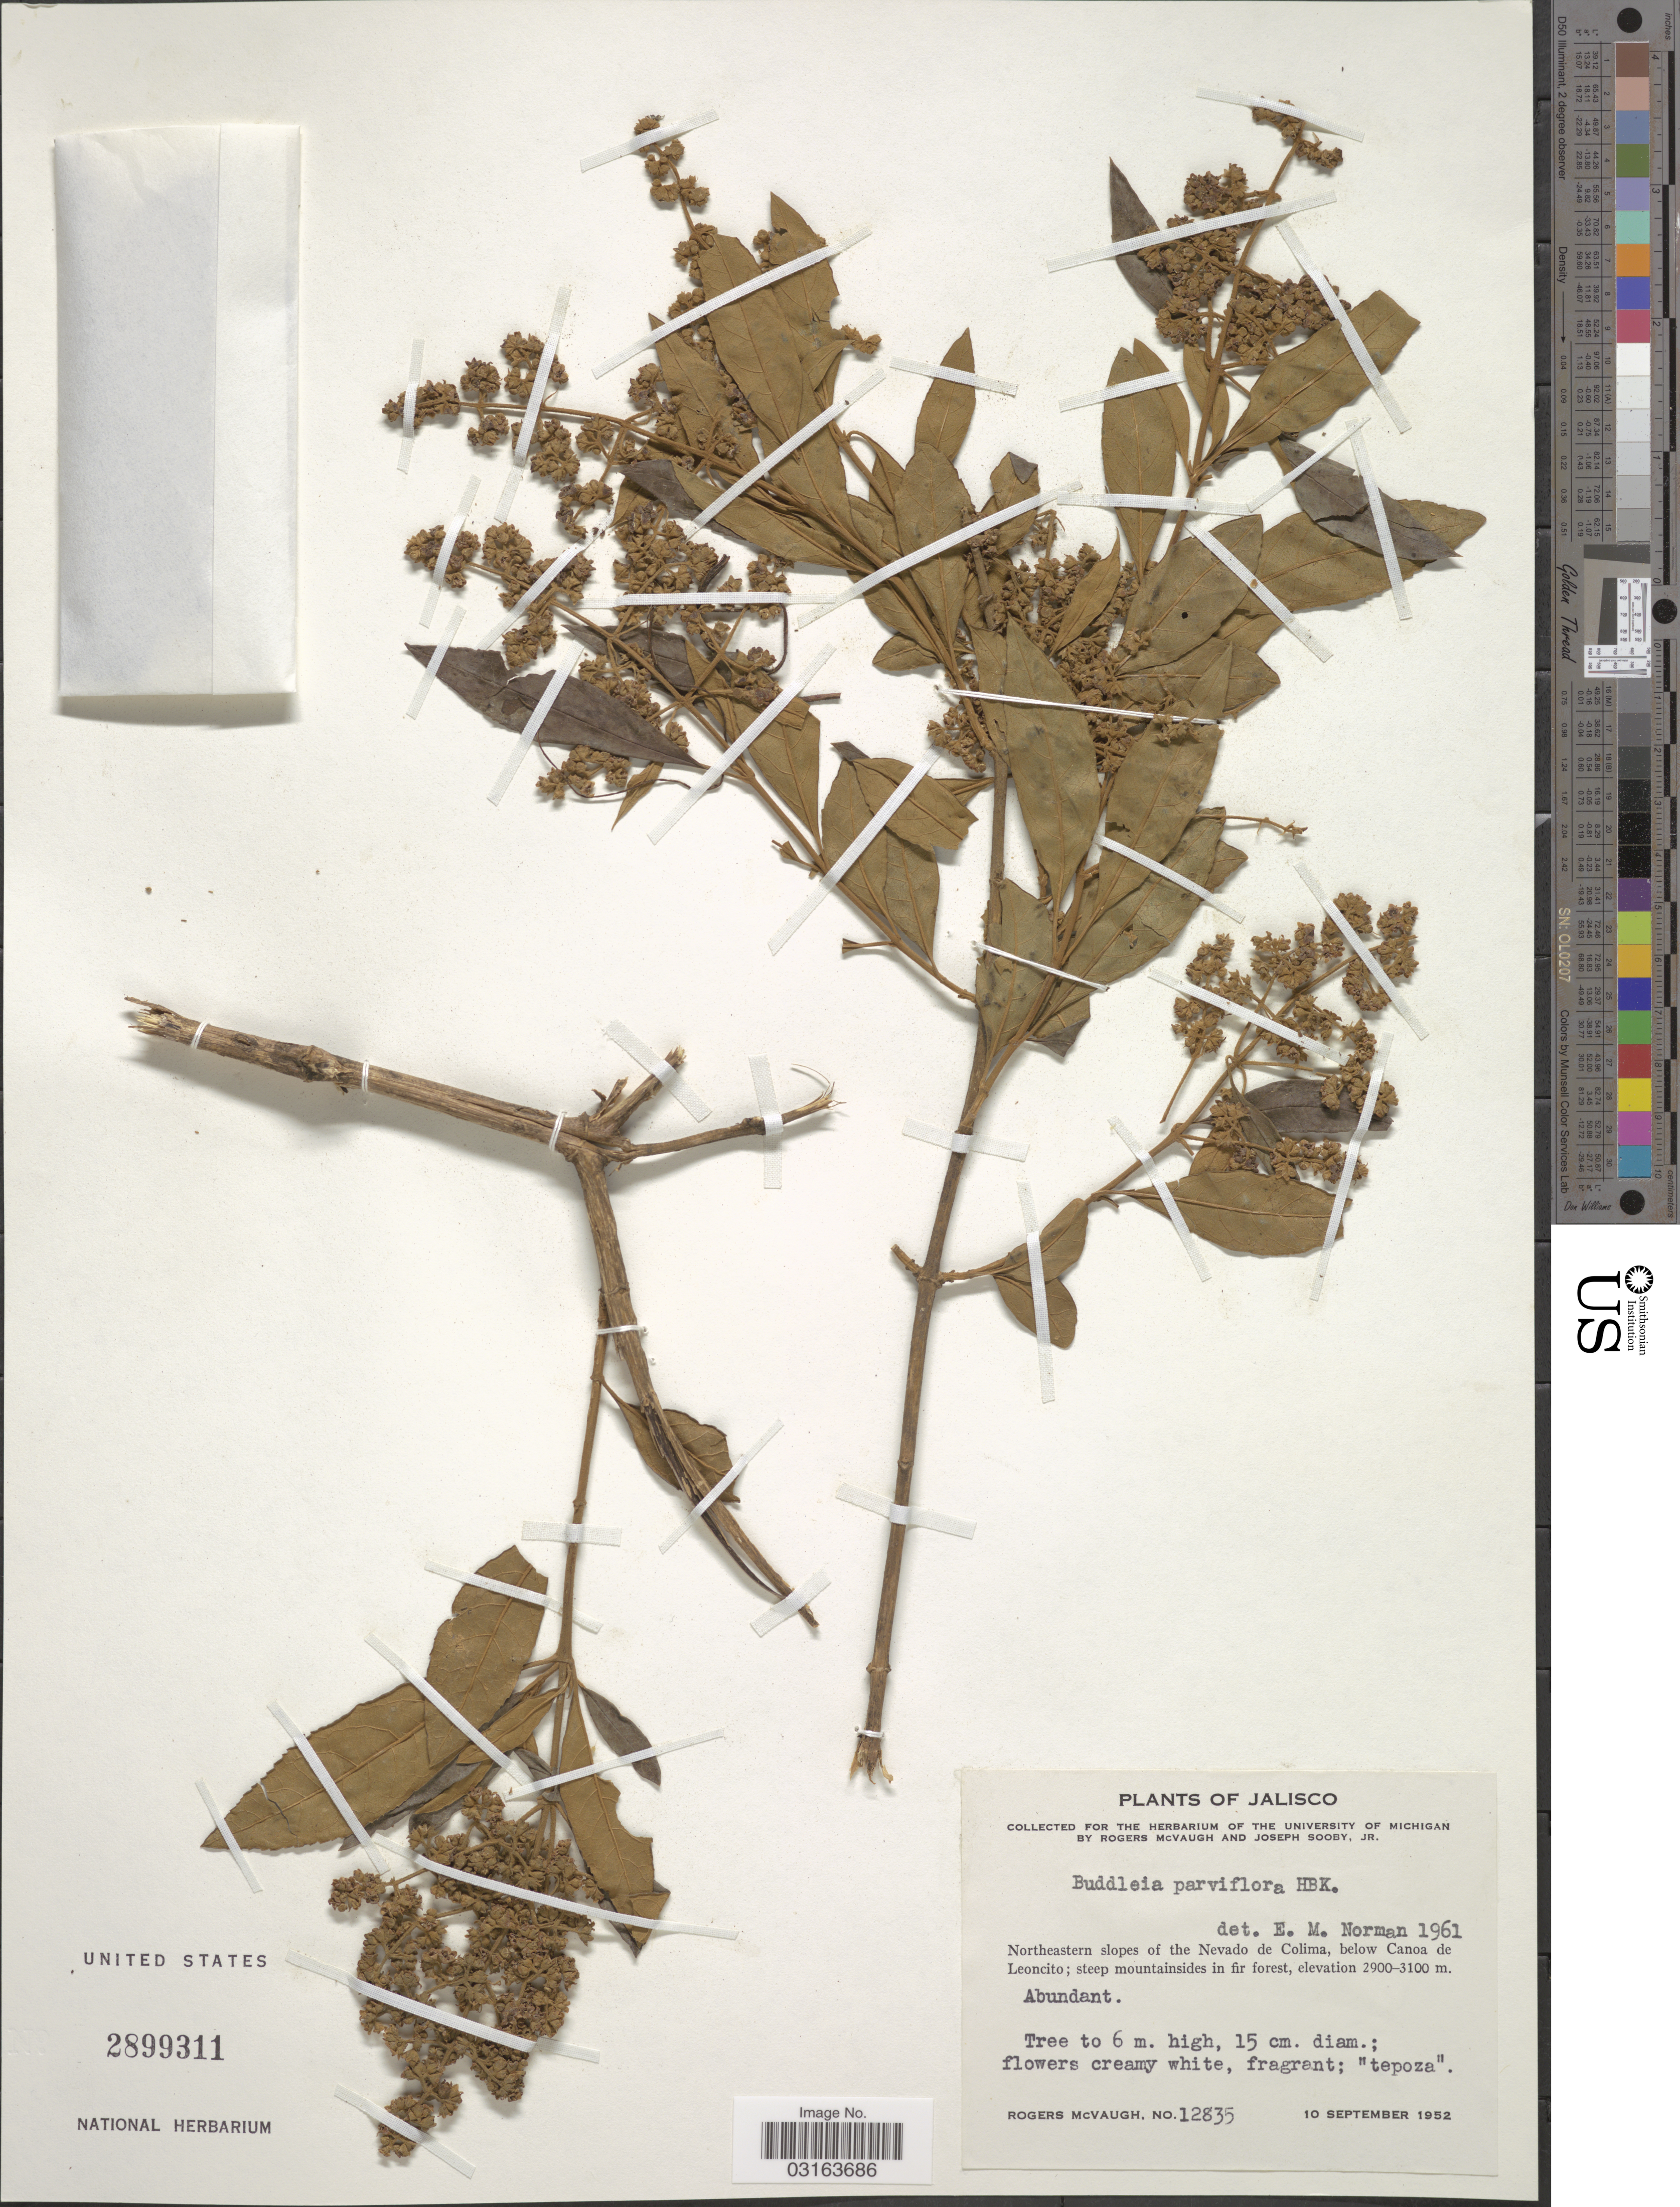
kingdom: Plantae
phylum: Tracheophyta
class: Magnoliopsida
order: Lamiales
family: Scrophulariaceae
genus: Buddleja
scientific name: Buddleja parviflora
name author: Kunth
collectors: R. McVaugh & J. Sooby Jr.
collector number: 12835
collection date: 1952-09-10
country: Mexico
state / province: Jalisco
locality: Northeastern slopes of the Nevado de Colima, below Canoa de Leoncito.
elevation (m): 2900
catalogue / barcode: US 2899311